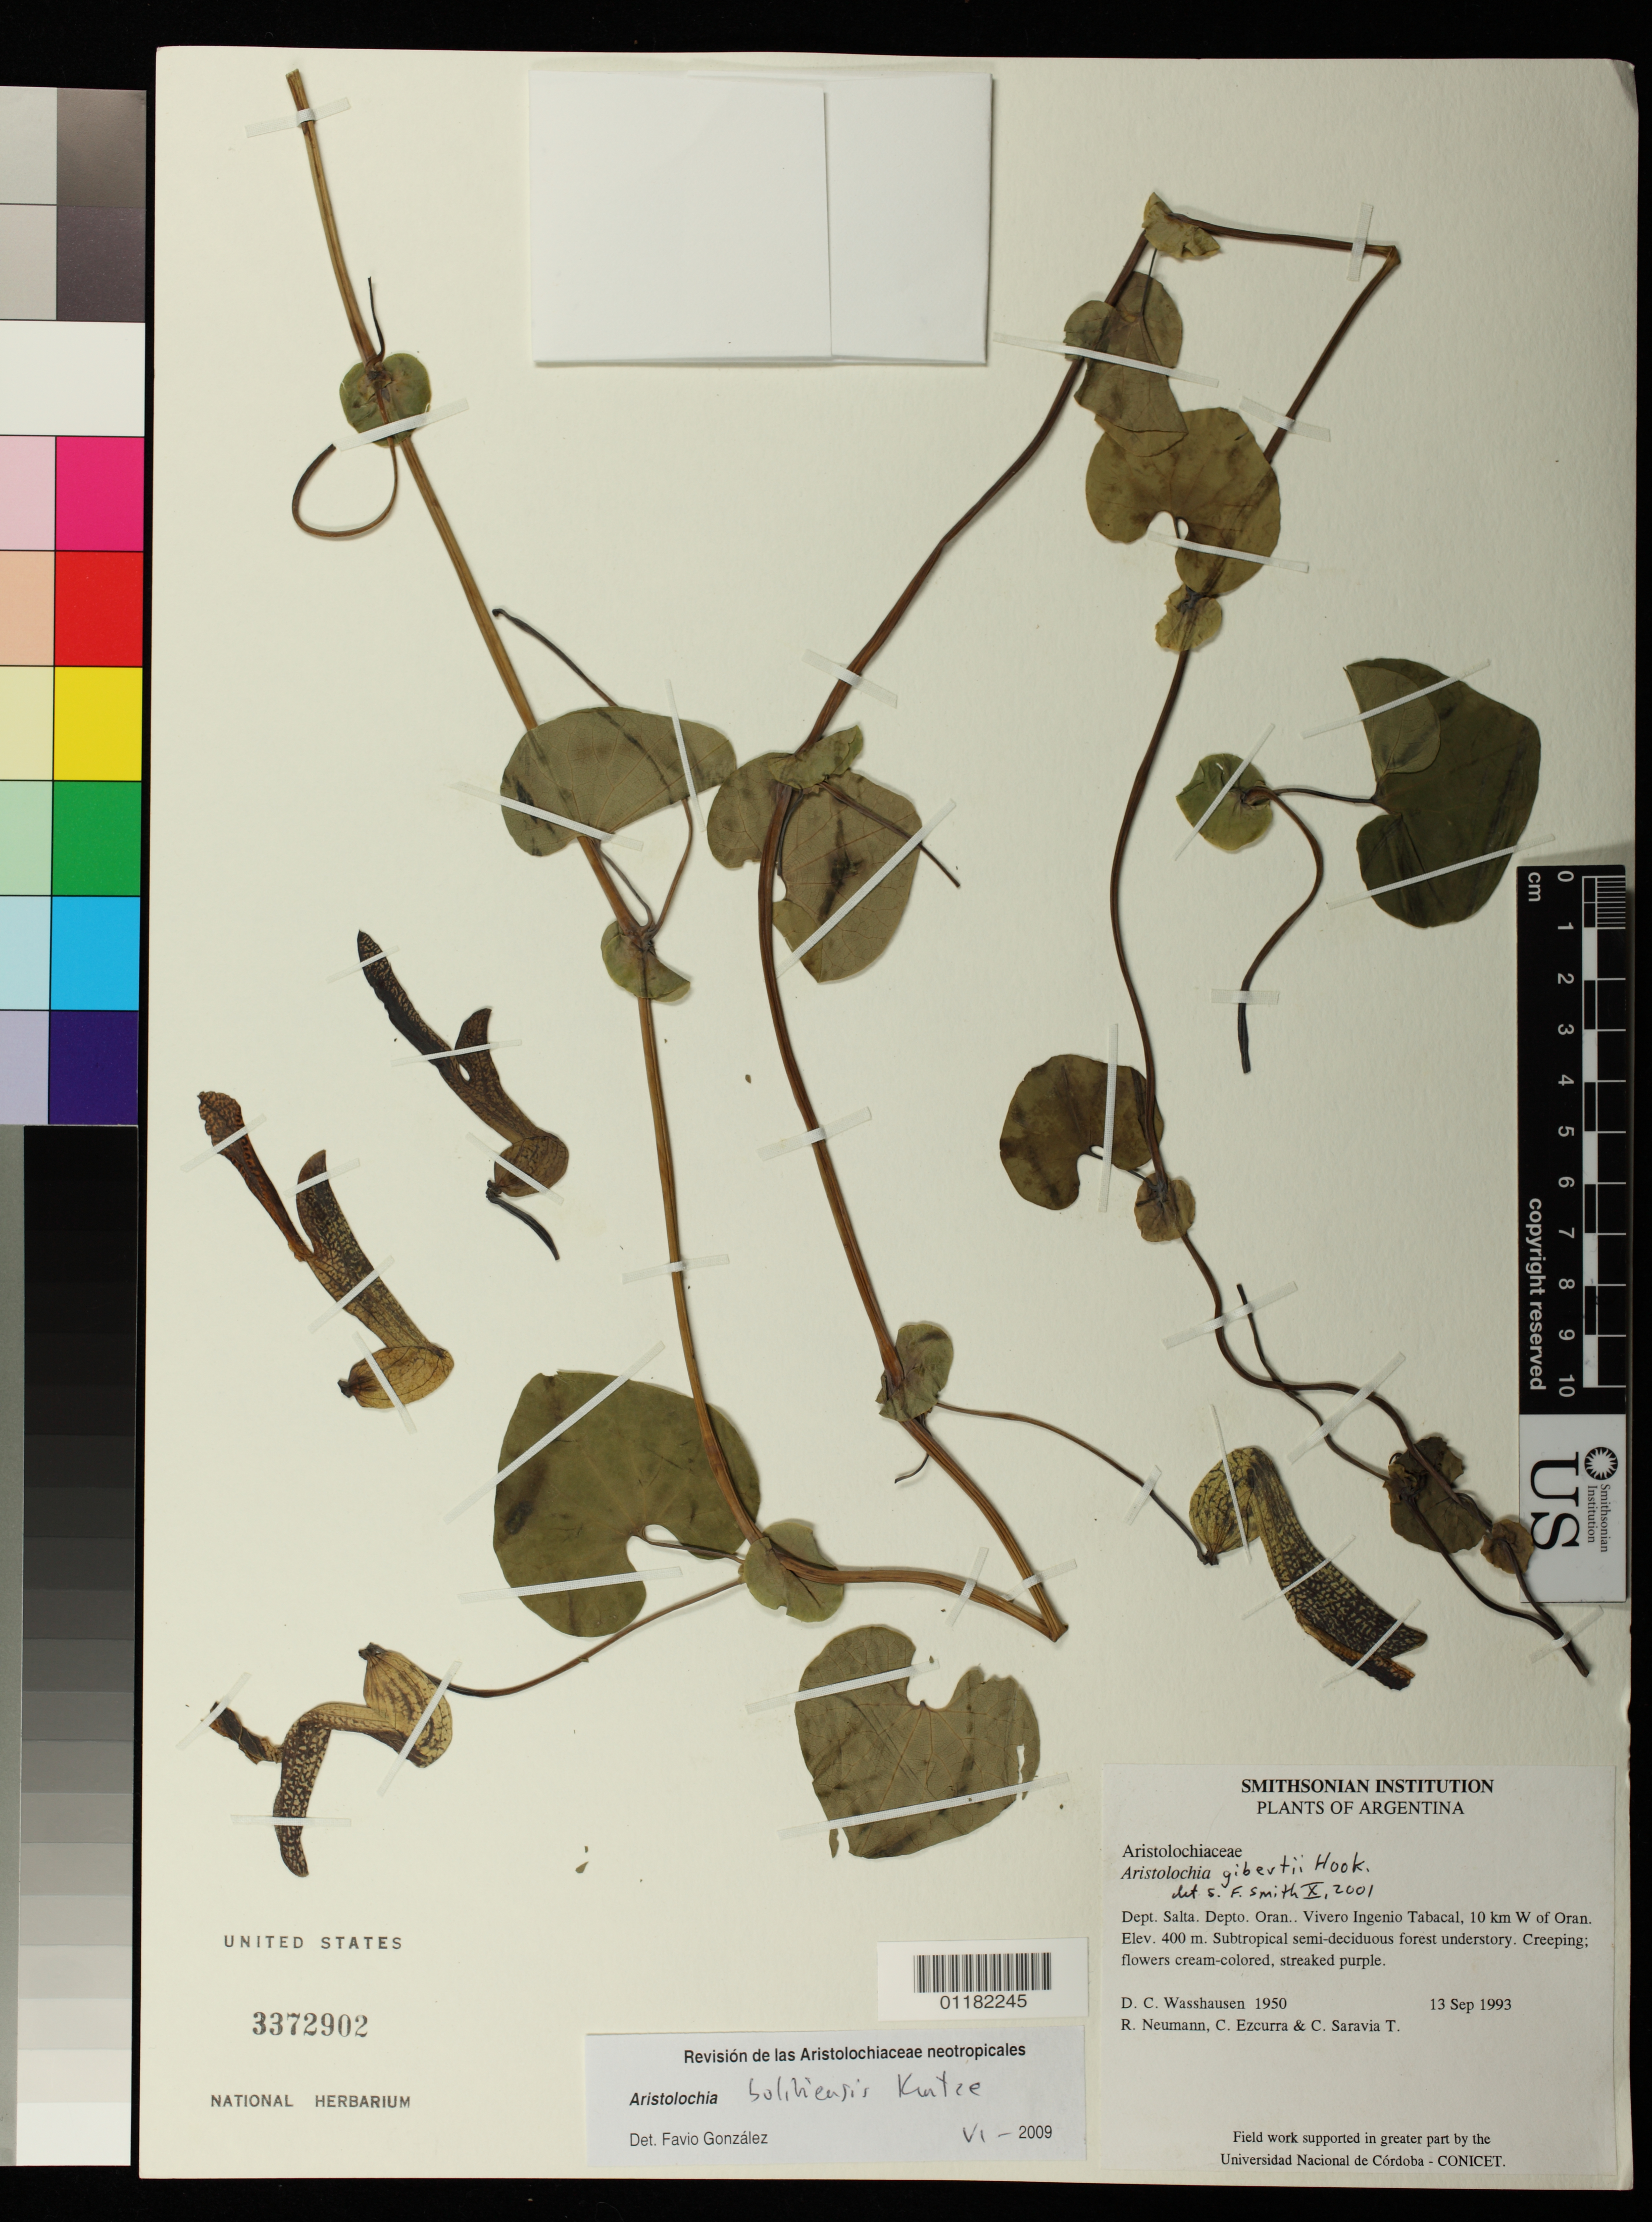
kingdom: Plantae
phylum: Tracheophyta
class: Magnoliopsida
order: Piperales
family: Aristolochiaceae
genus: Aristolochia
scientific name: Aristolochia boliviensis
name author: Kuntze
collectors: D. C. Wasshausen, R. Neumann, C. Ezcurra & C. Saravia T.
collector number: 1950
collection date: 1993-09-13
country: Argentina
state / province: Salta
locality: Departamento Oran. Vivero Ingenio Tabacal, 10 km W of Oran.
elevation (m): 400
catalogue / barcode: US 3372902